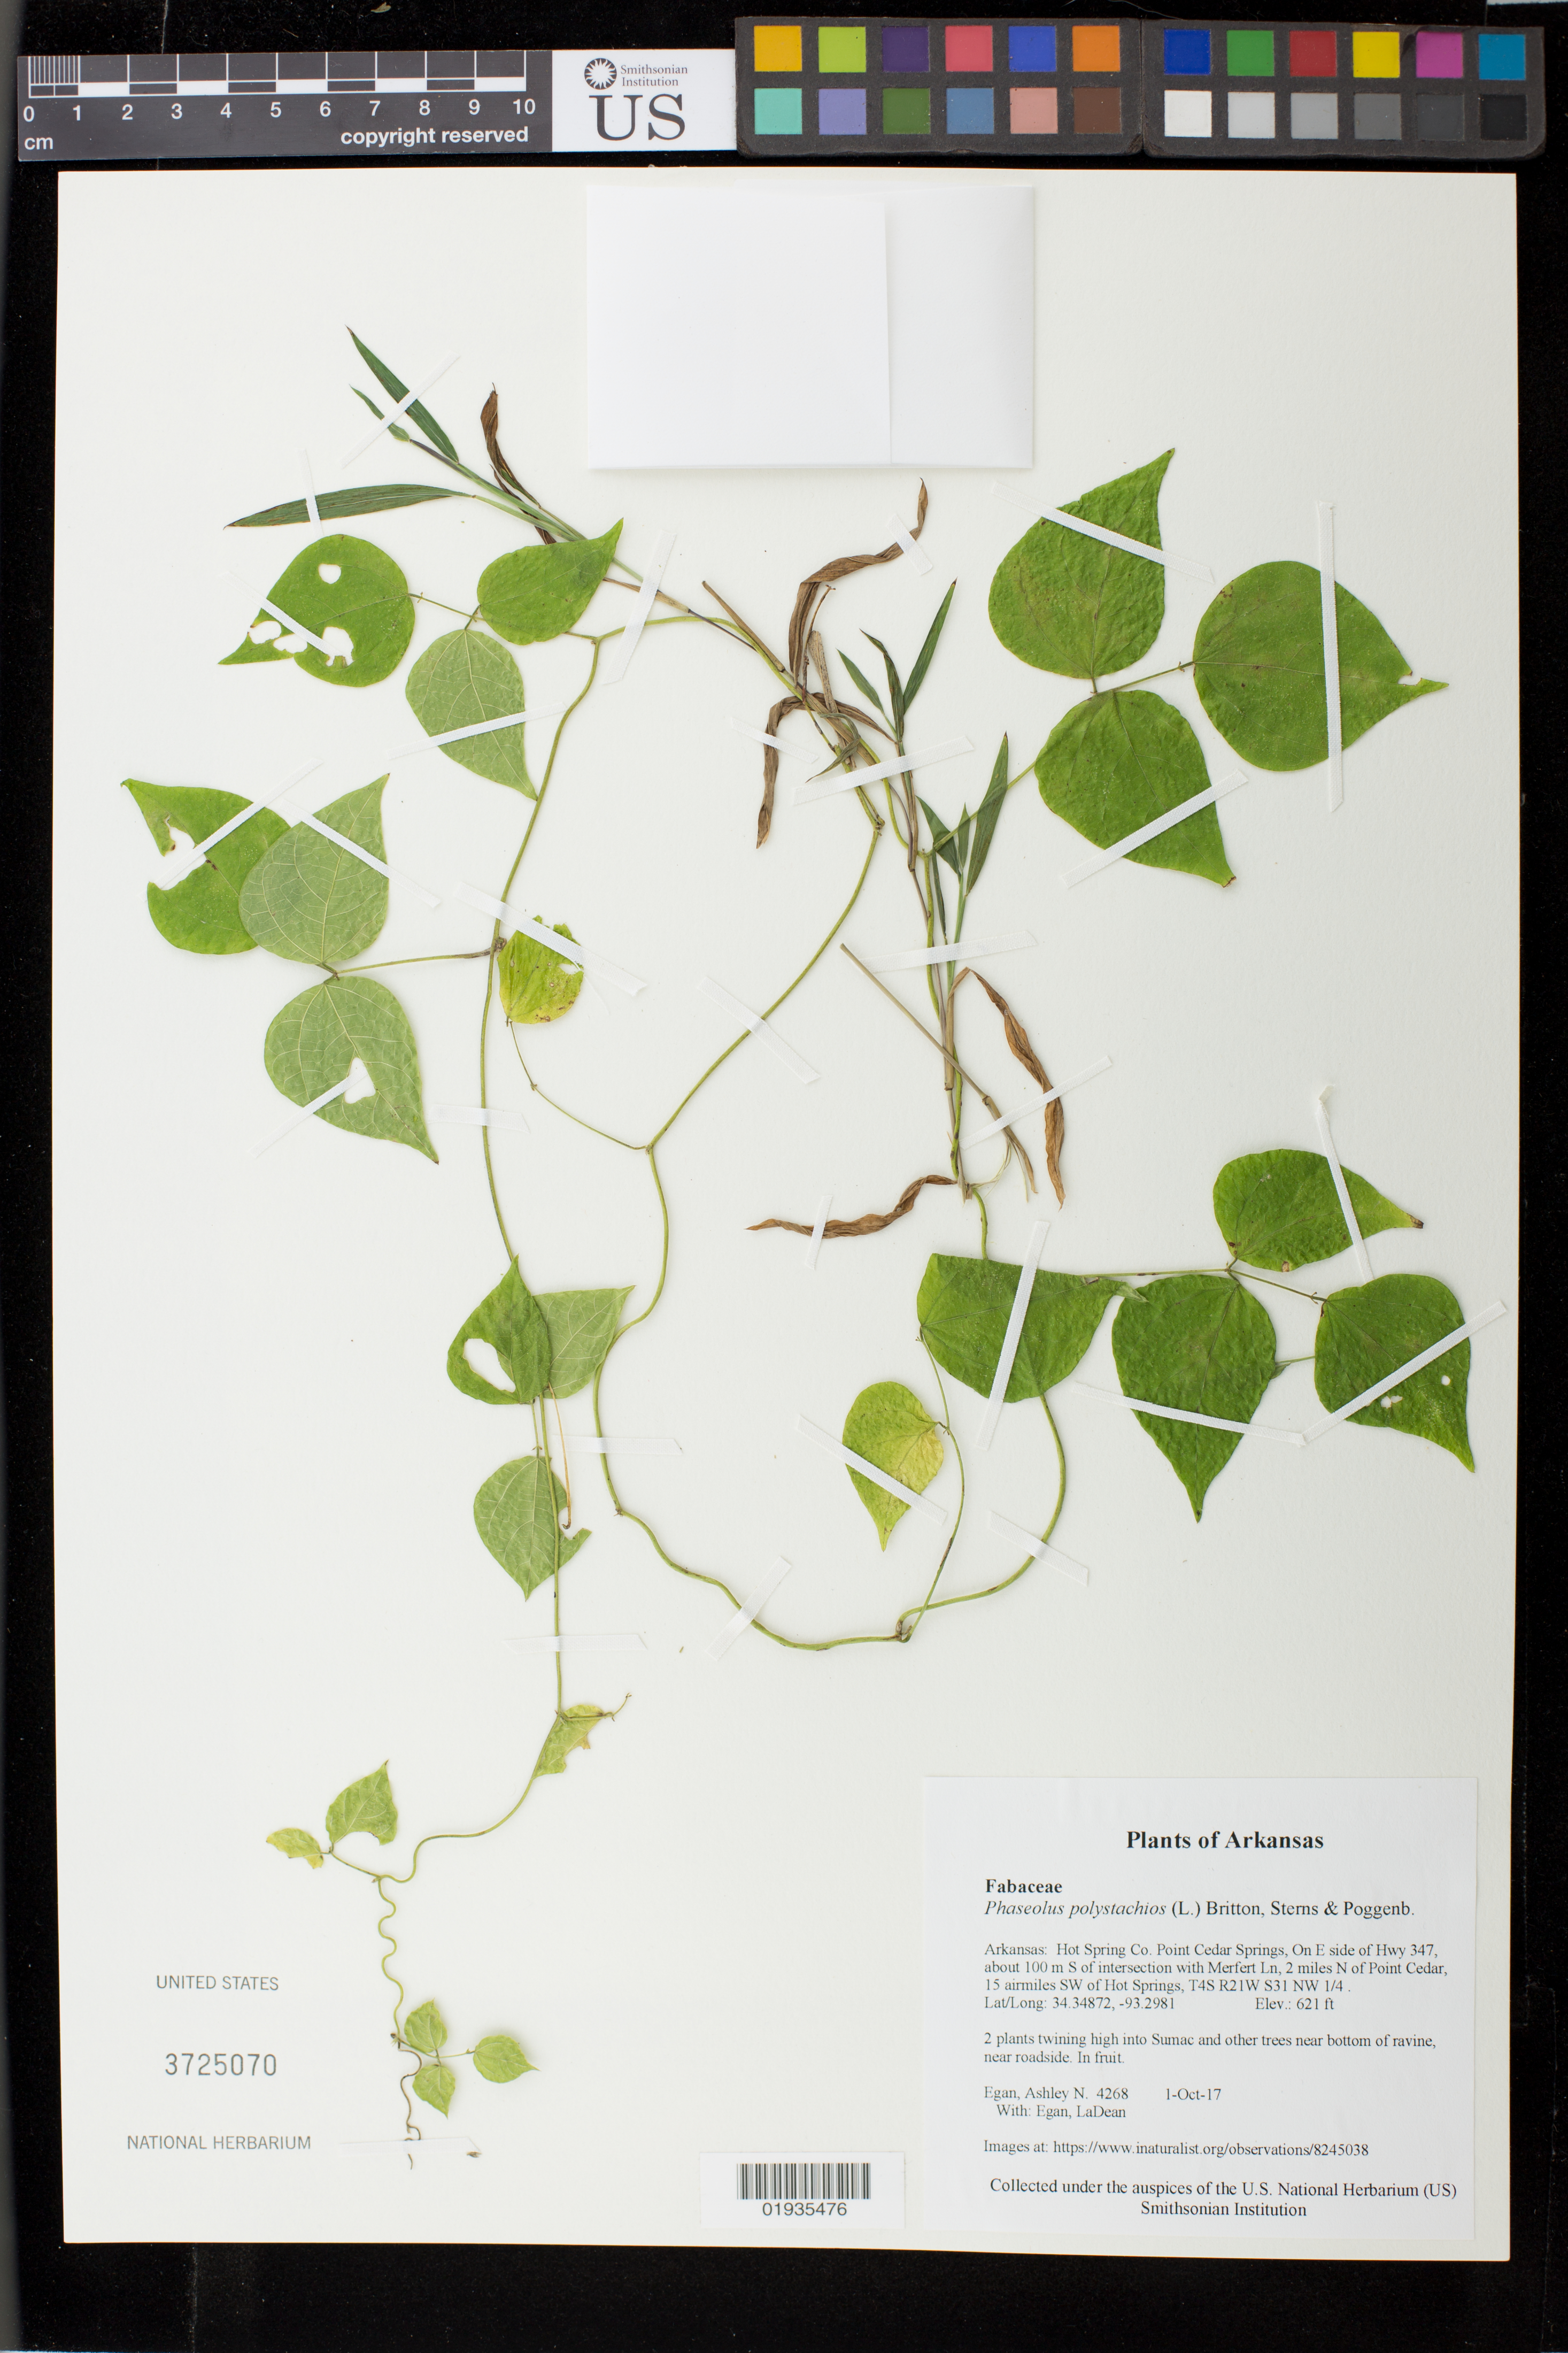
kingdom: Plantae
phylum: Tracheophyta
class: Magnoliopsida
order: Fabales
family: Fabaceae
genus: Phaseolus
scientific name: Phaseolus polystachios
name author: (L.) Britton, Stearns & Poggenb.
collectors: A. N. Egan & L. Egan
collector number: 4268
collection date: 2017-10-01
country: United States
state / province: Arkansas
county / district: Hot Spring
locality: Point Cedar Springs, On E side of Hwy 347, about 100 m S of intersection with Merfert Ln, 2 miles N of Point Cedar, 15 airmiles SW of Hot Springs, T4S R21W S31 NW 1/4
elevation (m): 189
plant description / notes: Collected from 2 plants. Only 2 plants present. Growing in Sumac and other trees at edge of forest near spring, just outside Tiffany B&B; https://www.inaturalist.org/observations/8245038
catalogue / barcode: US 3725070